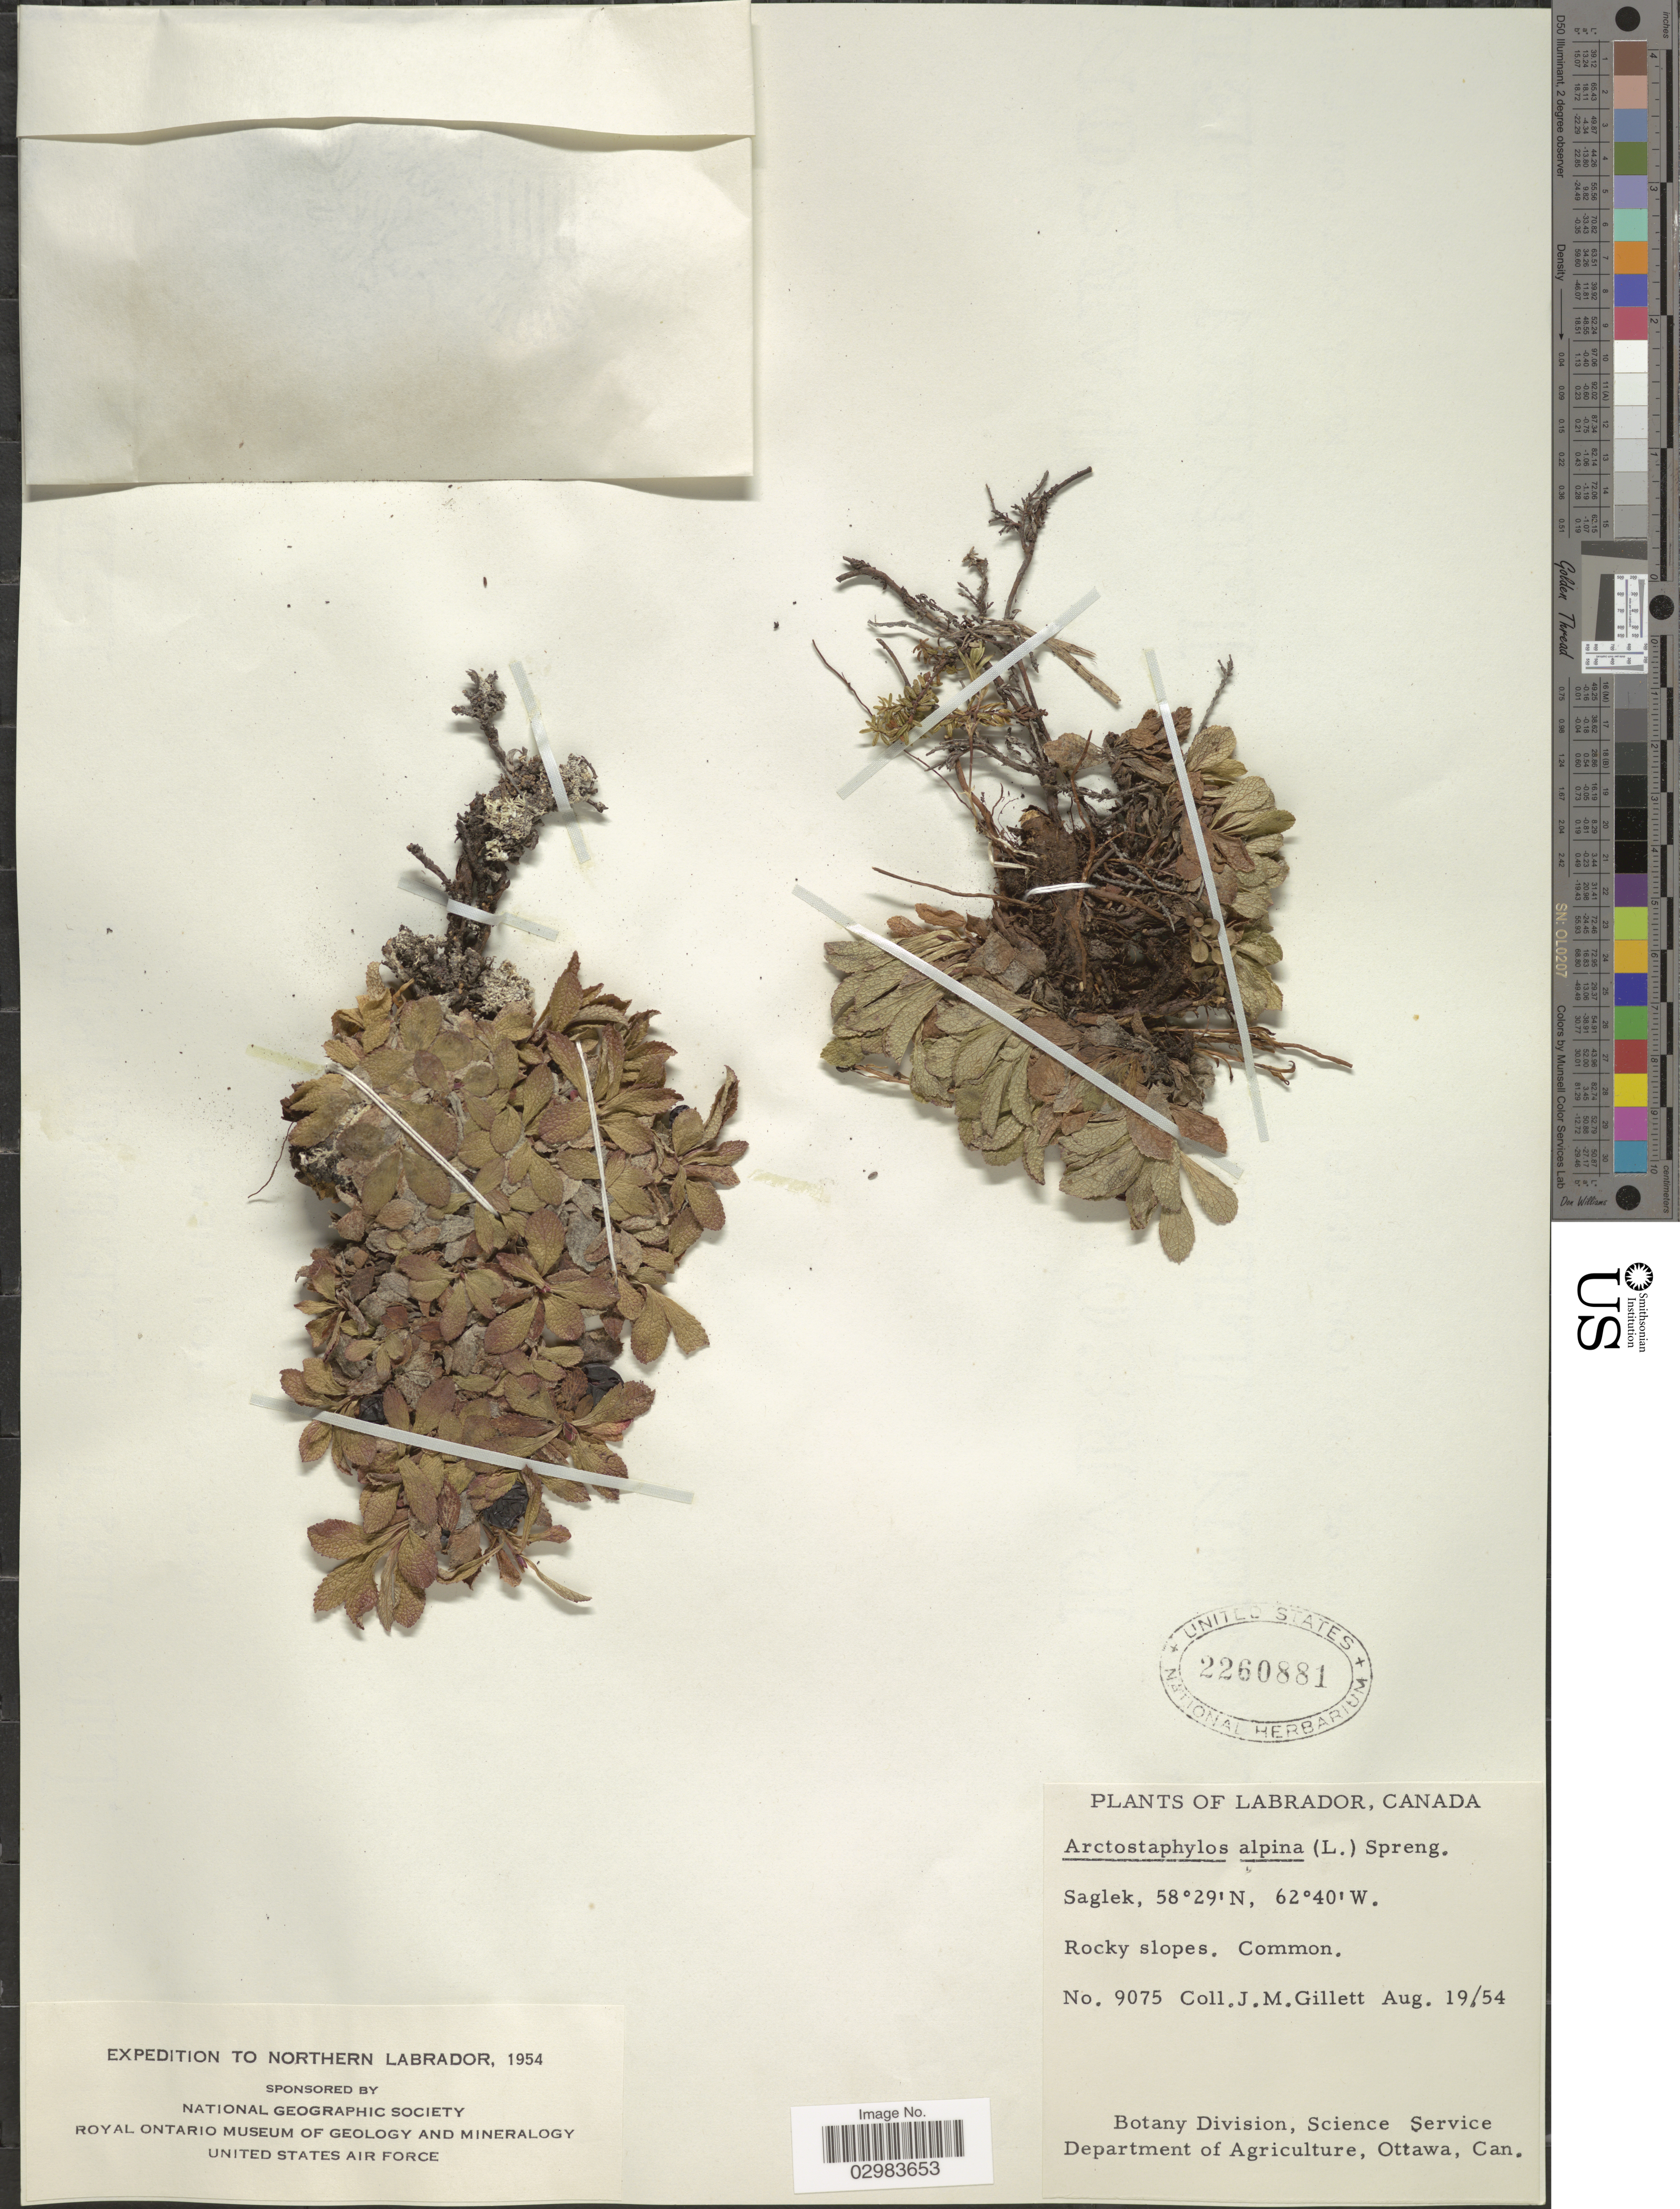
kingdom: Plantae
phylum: Tracheophyta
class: Magnoliopsida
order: Ericales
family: Ericaceae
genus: Arctostaphylos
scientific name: Arctostaphylos alpina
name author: (L.) Spreng.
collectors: J. M. Gillett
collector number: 9075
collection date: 1954-08-19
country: Canada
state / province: Newfoundland and Labrador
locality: Northern Labrador, Labrador. Saglek. Rocky slopes.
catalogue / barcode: US 2260881